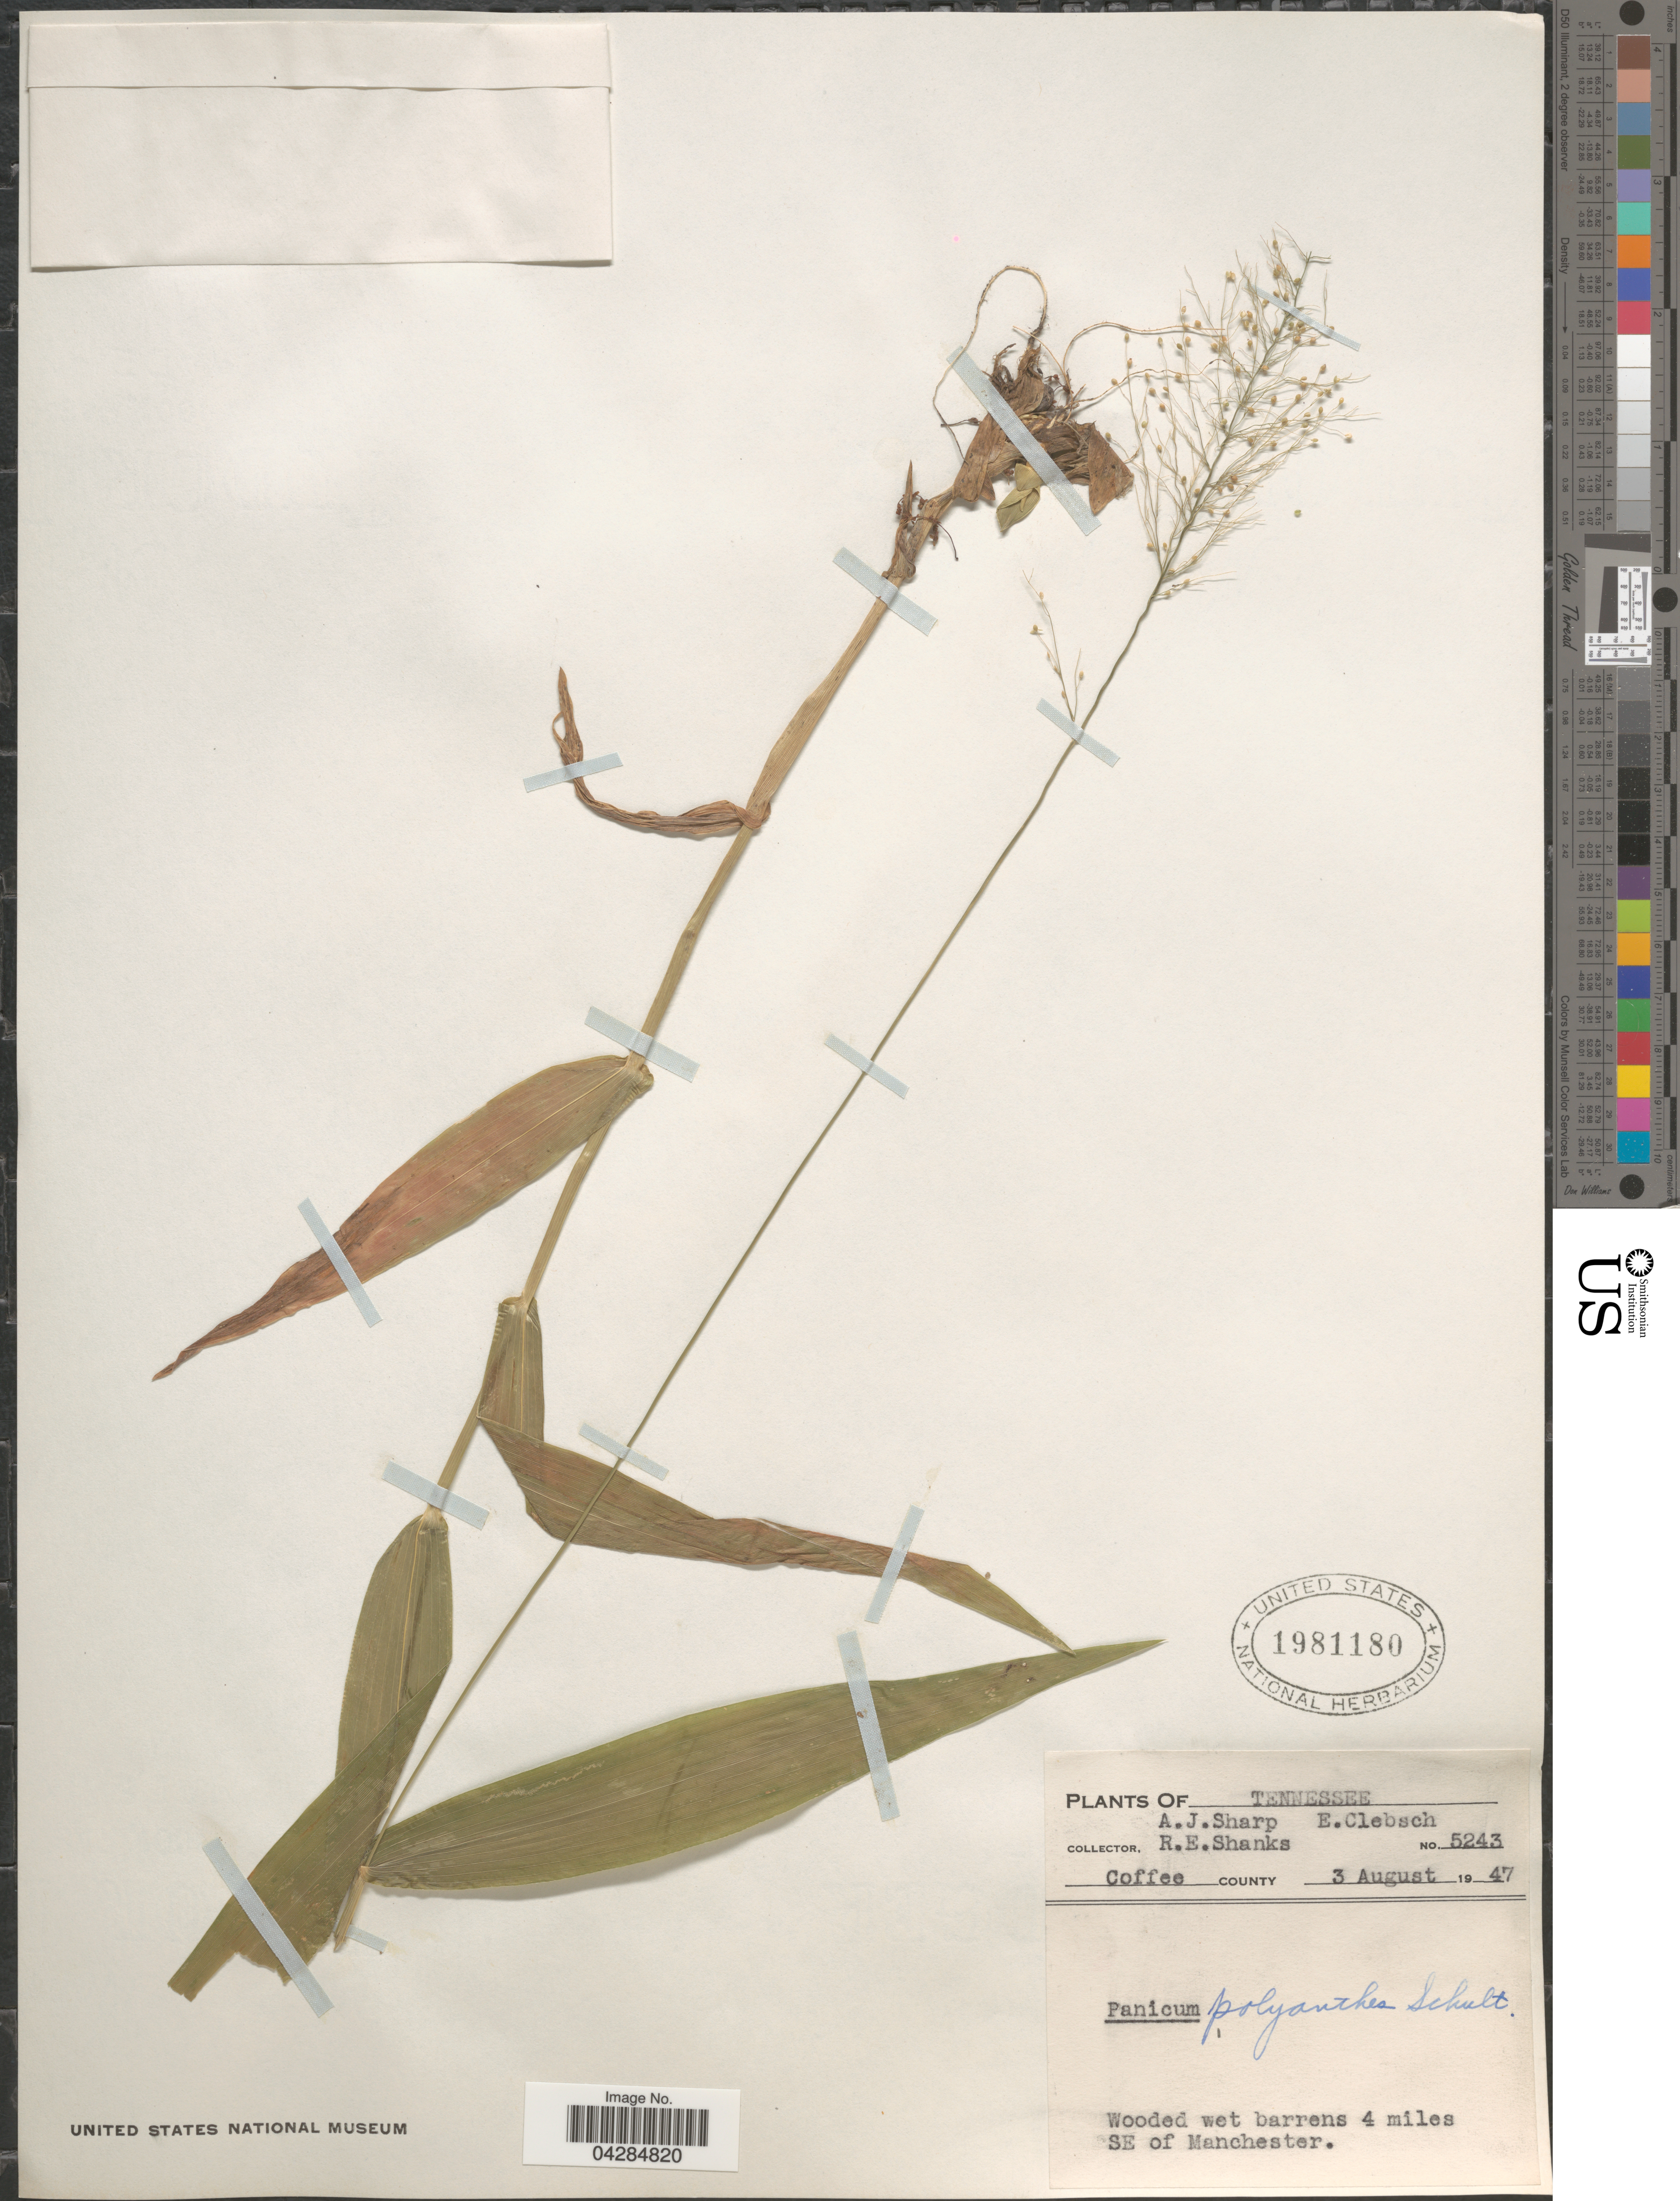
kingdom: Plantae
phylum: Tracheophyta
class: Liliopsida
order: Poales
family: Poaceae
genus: Dichanthelium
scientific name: Dichanthelium polyanthes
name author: (Schult.) Mohlenbr.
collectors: A. J. Sharp, E. Clebsch & R. Shanks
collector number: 5243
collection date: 1947-08-03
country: United States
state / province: Tennessee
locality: Coffee County. 4 miles SE of Manchester.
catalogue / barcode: US 1981180